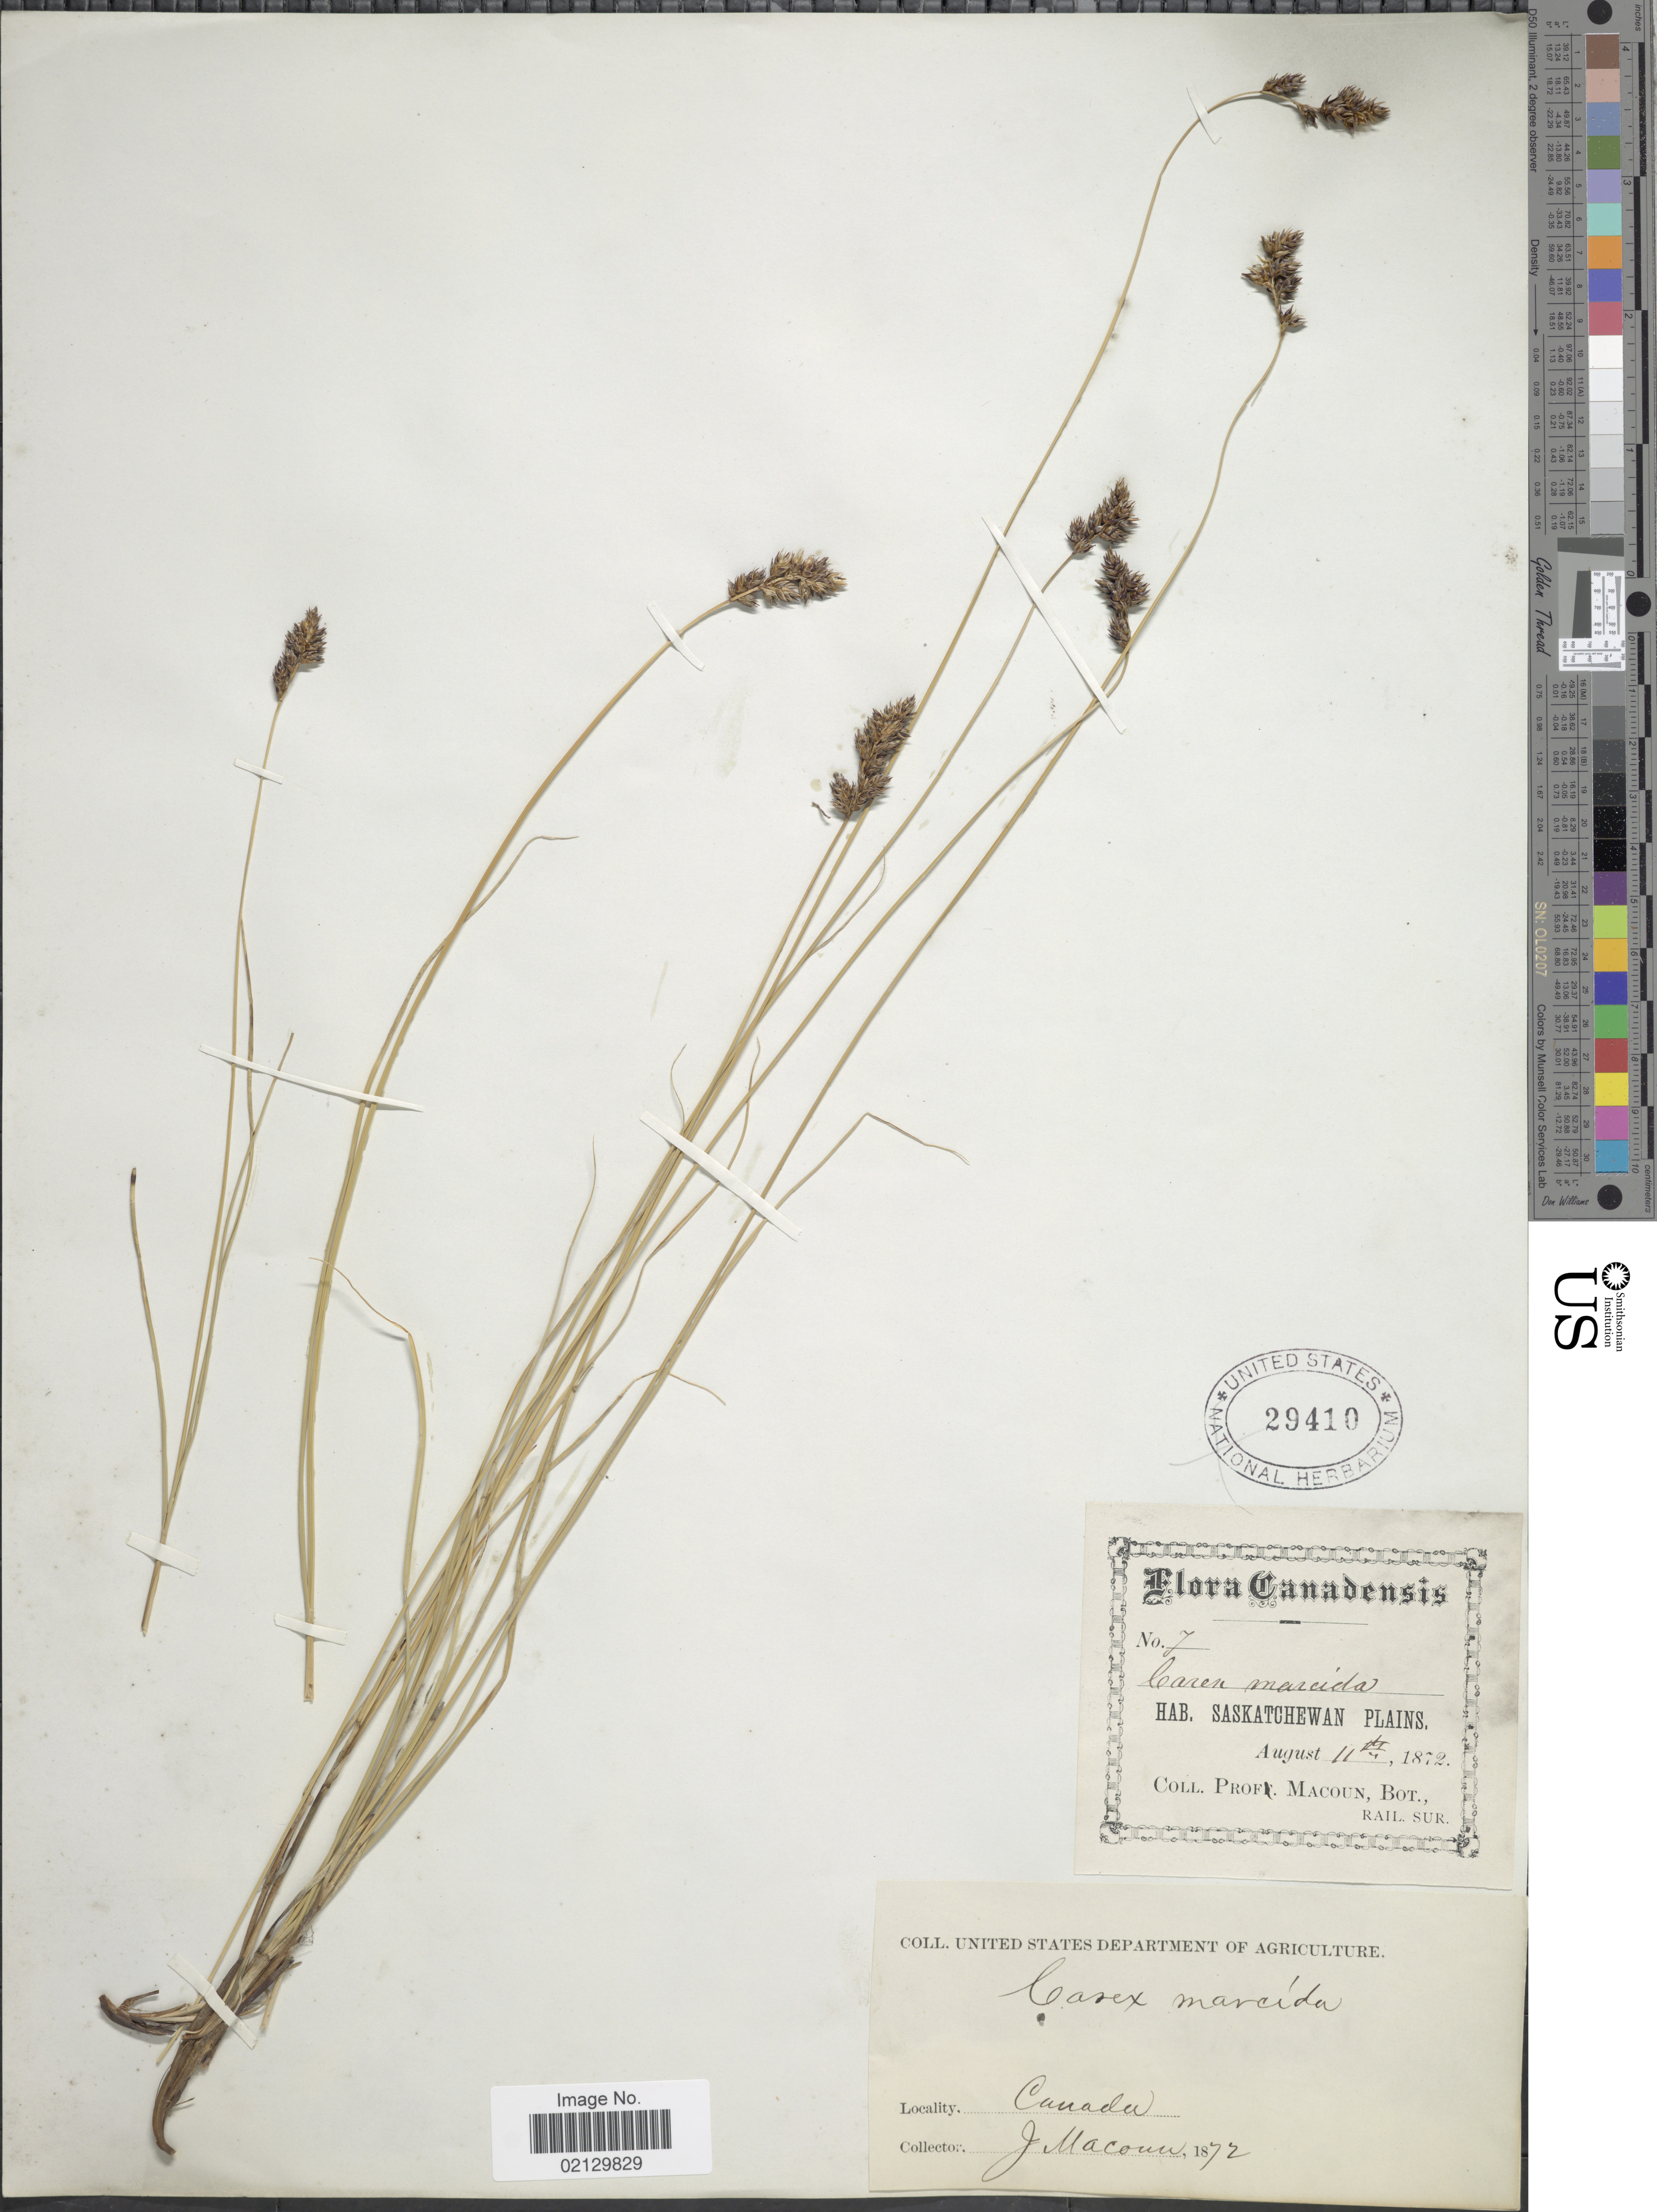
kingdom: Plantae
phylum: Tracheophyta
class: Liliopsida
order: Poales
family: Cyperaceae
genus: Carex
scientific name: Carex praegracilis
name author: W. Boott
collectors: J. Macoun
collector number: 7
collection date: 1872-08-11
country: Canada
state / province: Saskatchewan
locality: Saskatchewan plains.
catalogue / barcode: US 29410